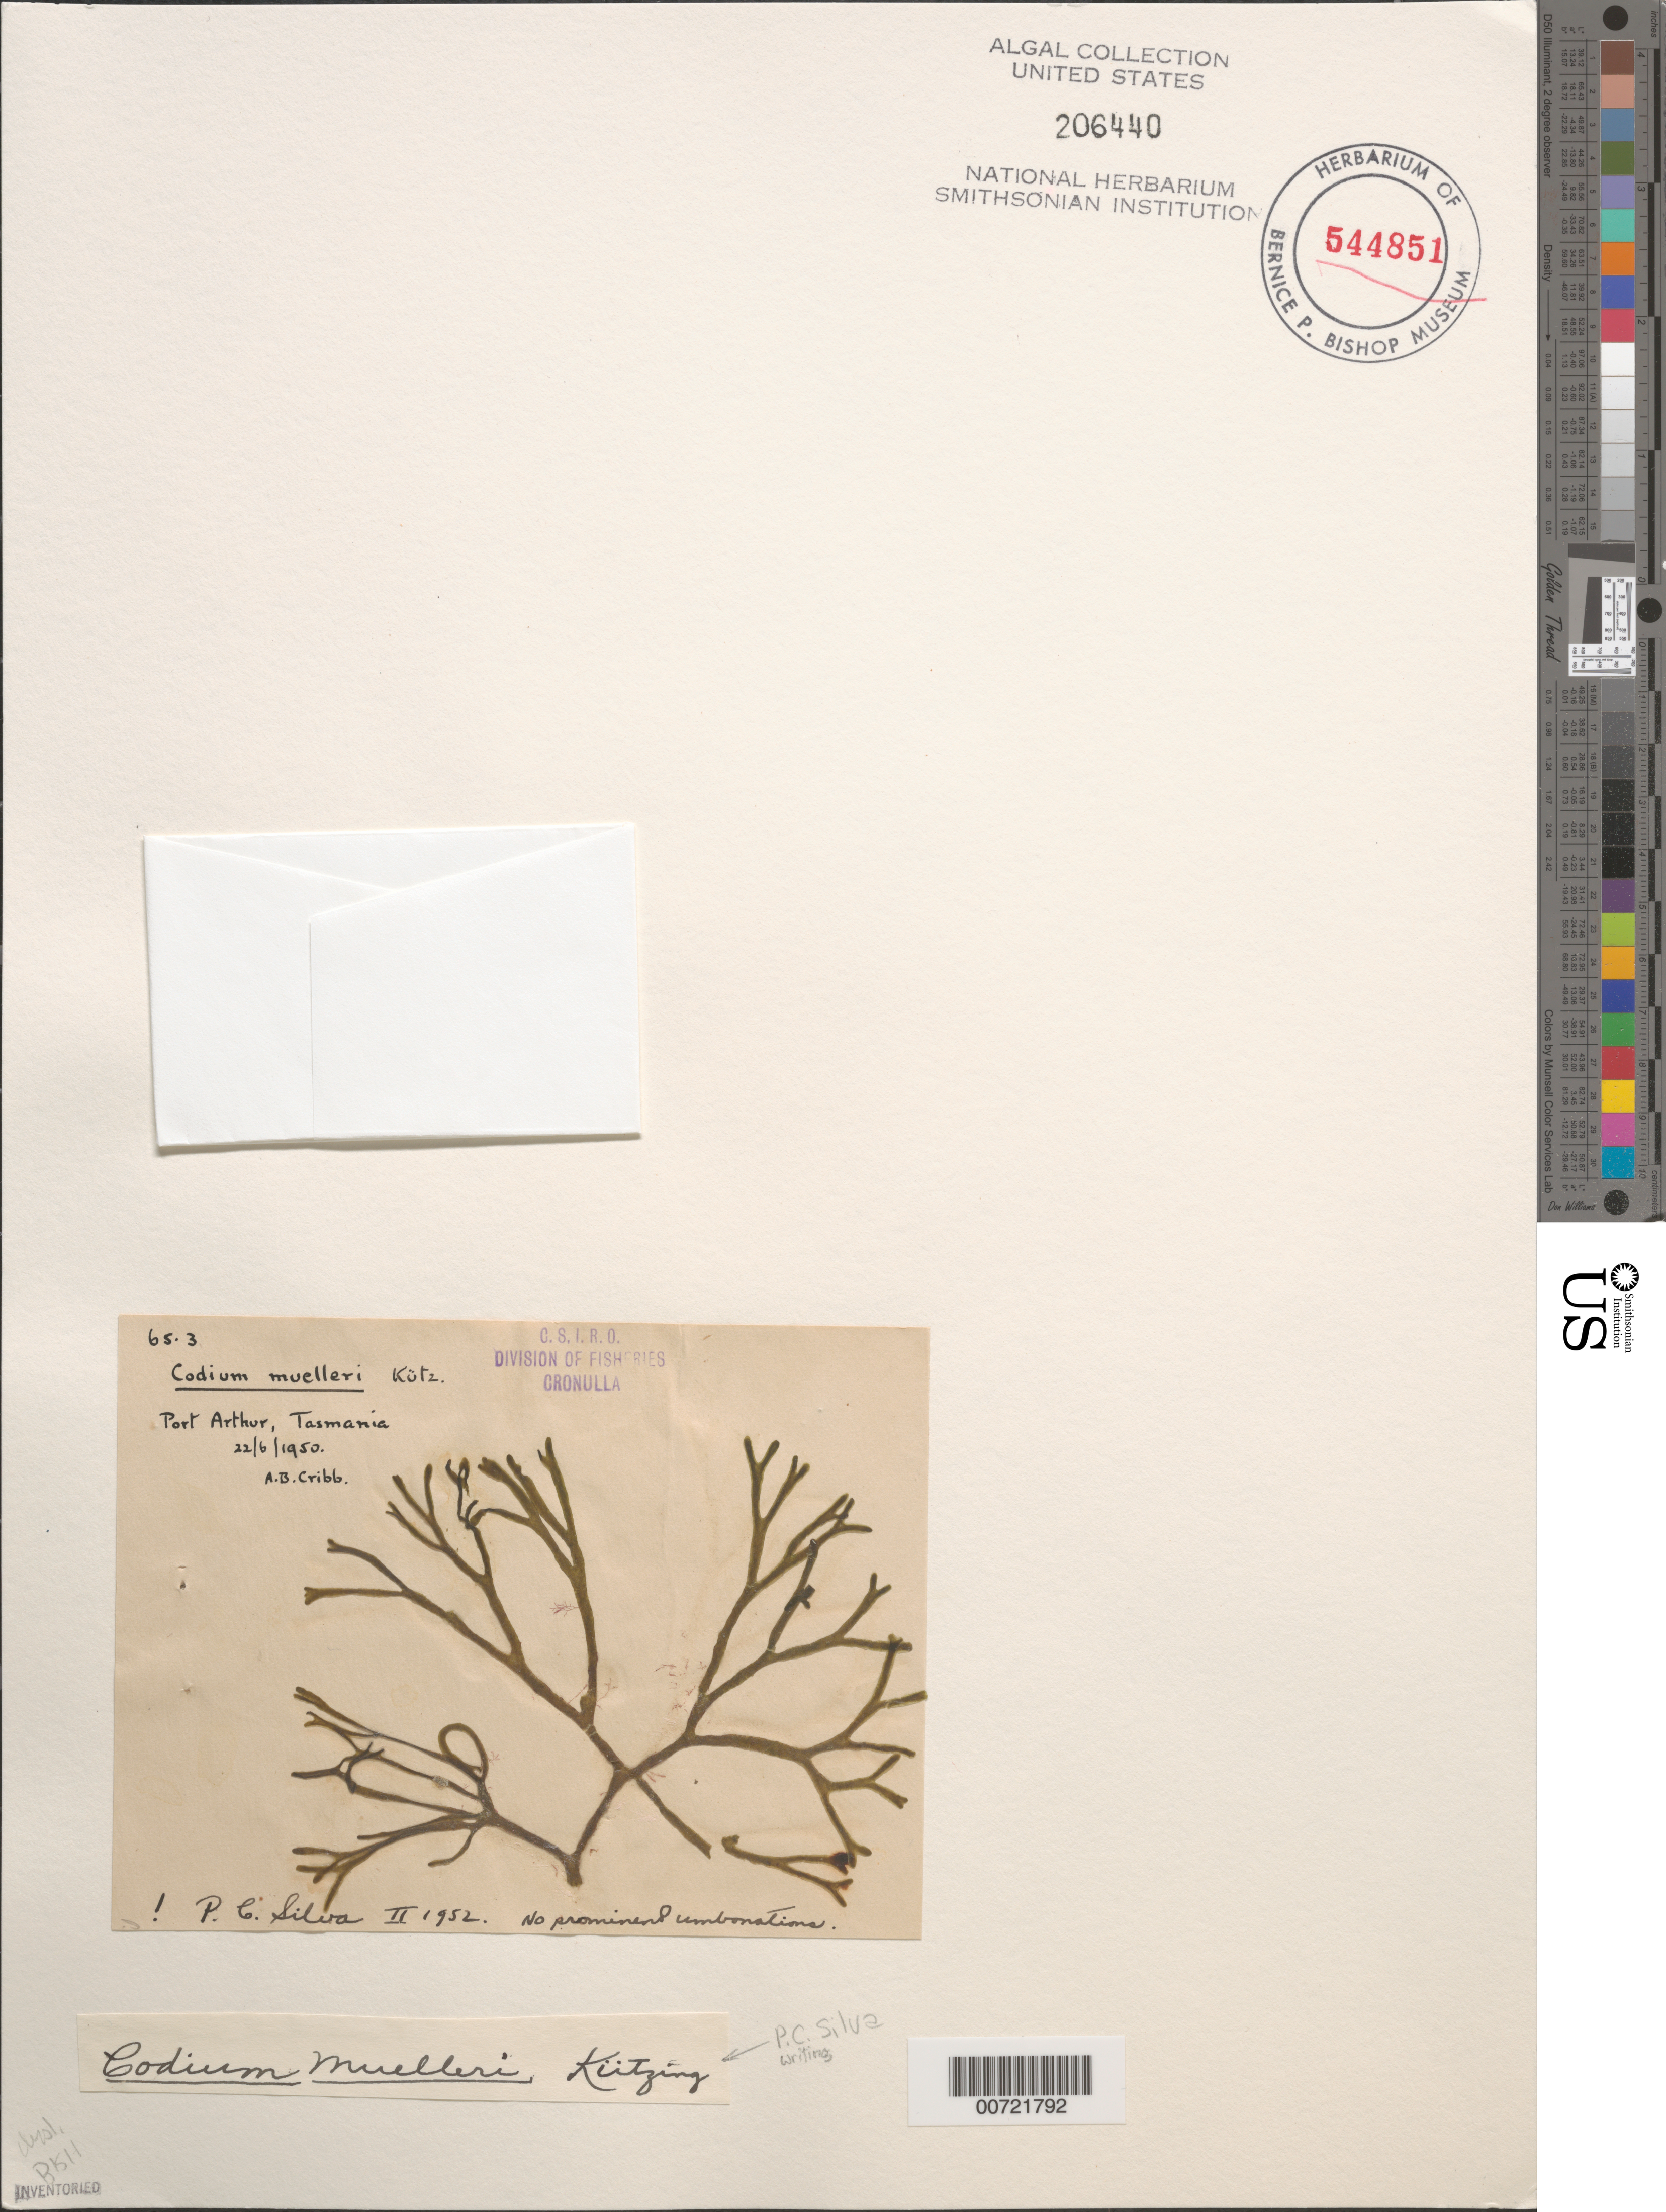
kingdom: Plantae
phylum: Chlorophyta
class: Ulvophyceae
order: Bryopsidales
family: Codiaceae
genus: Codium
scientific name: Codium muelleri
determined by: Silva, P. C.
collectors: A. Cribb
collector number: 65.3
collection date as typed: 22 Jun 1950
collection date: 1950-06-22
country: Australia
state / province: Tasmania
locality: Port Arthur, Tasman Peninsula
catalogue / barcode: US 206440